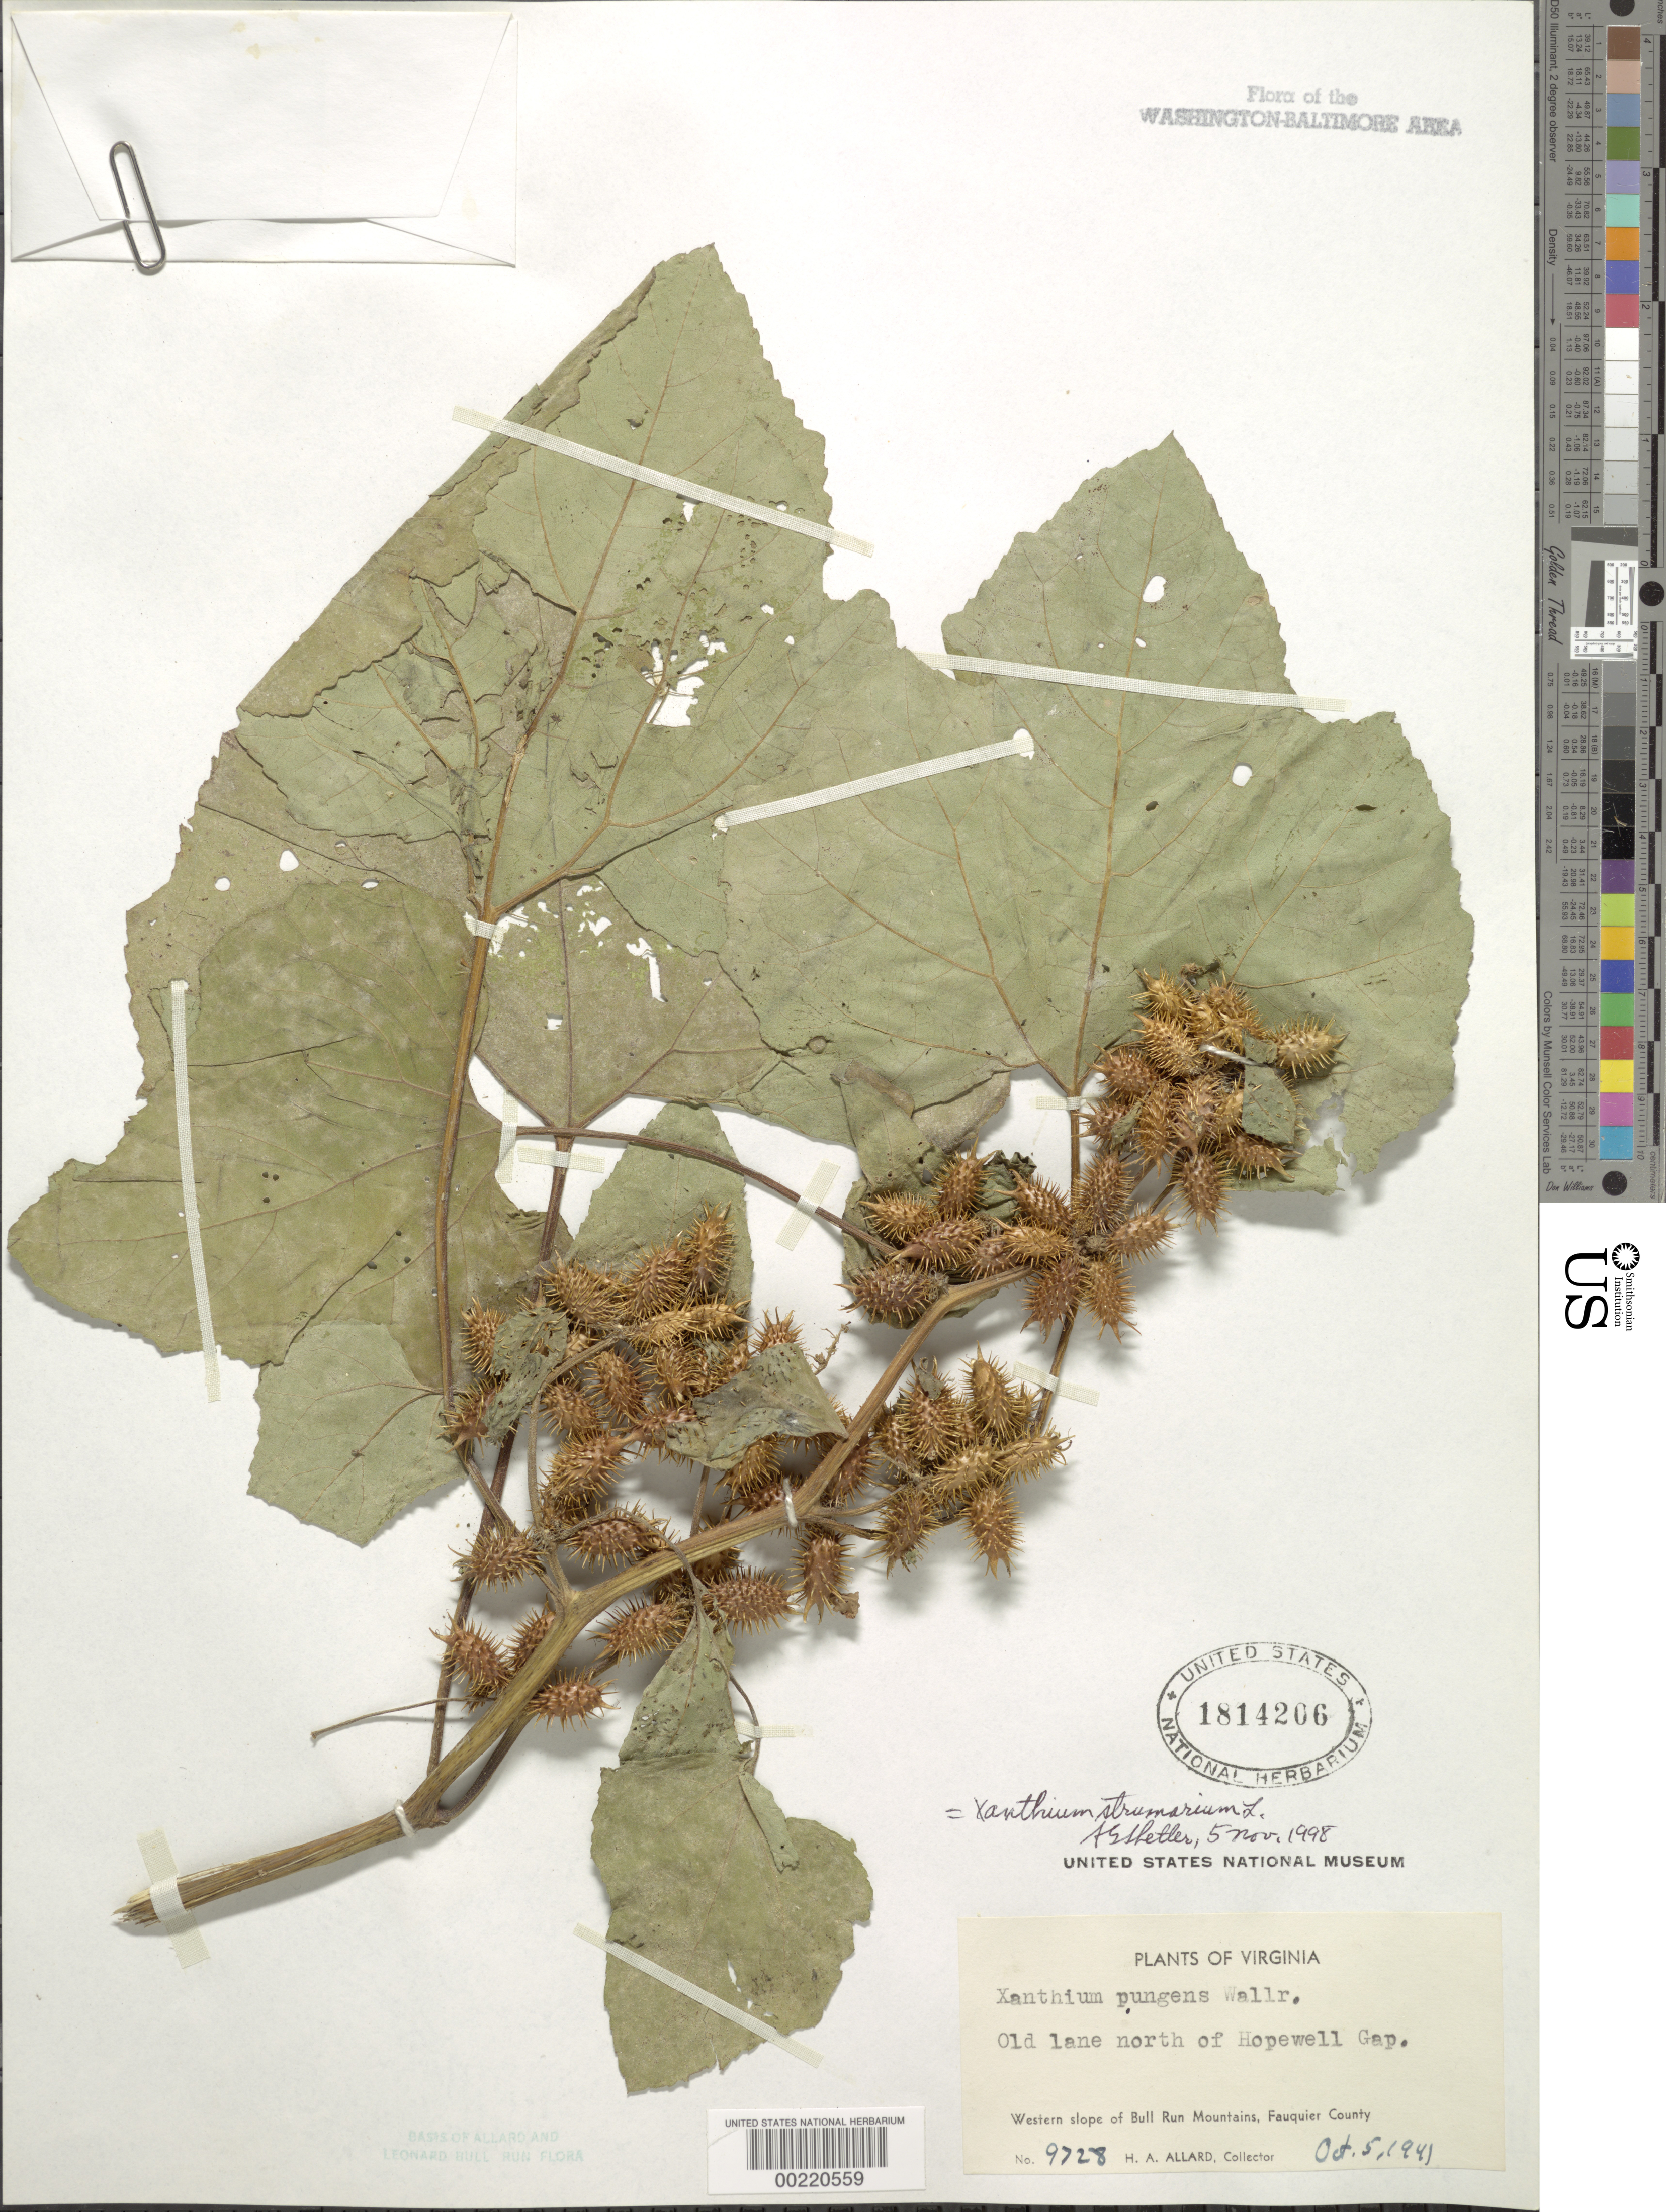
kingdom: Plantae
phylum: Tracheophyta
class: Magnoliopsida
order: Asterales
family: Asteraceae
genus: Xanthium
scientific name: Xanthium strumarium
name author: L.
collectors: H. A. Allard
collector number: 9728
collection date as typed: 05 Oct 1941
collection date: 1941-10-05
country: United States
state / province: Virginia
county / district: Fauquier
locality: North of Hopewell Gap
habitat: Old lane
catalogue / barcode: US 1814206